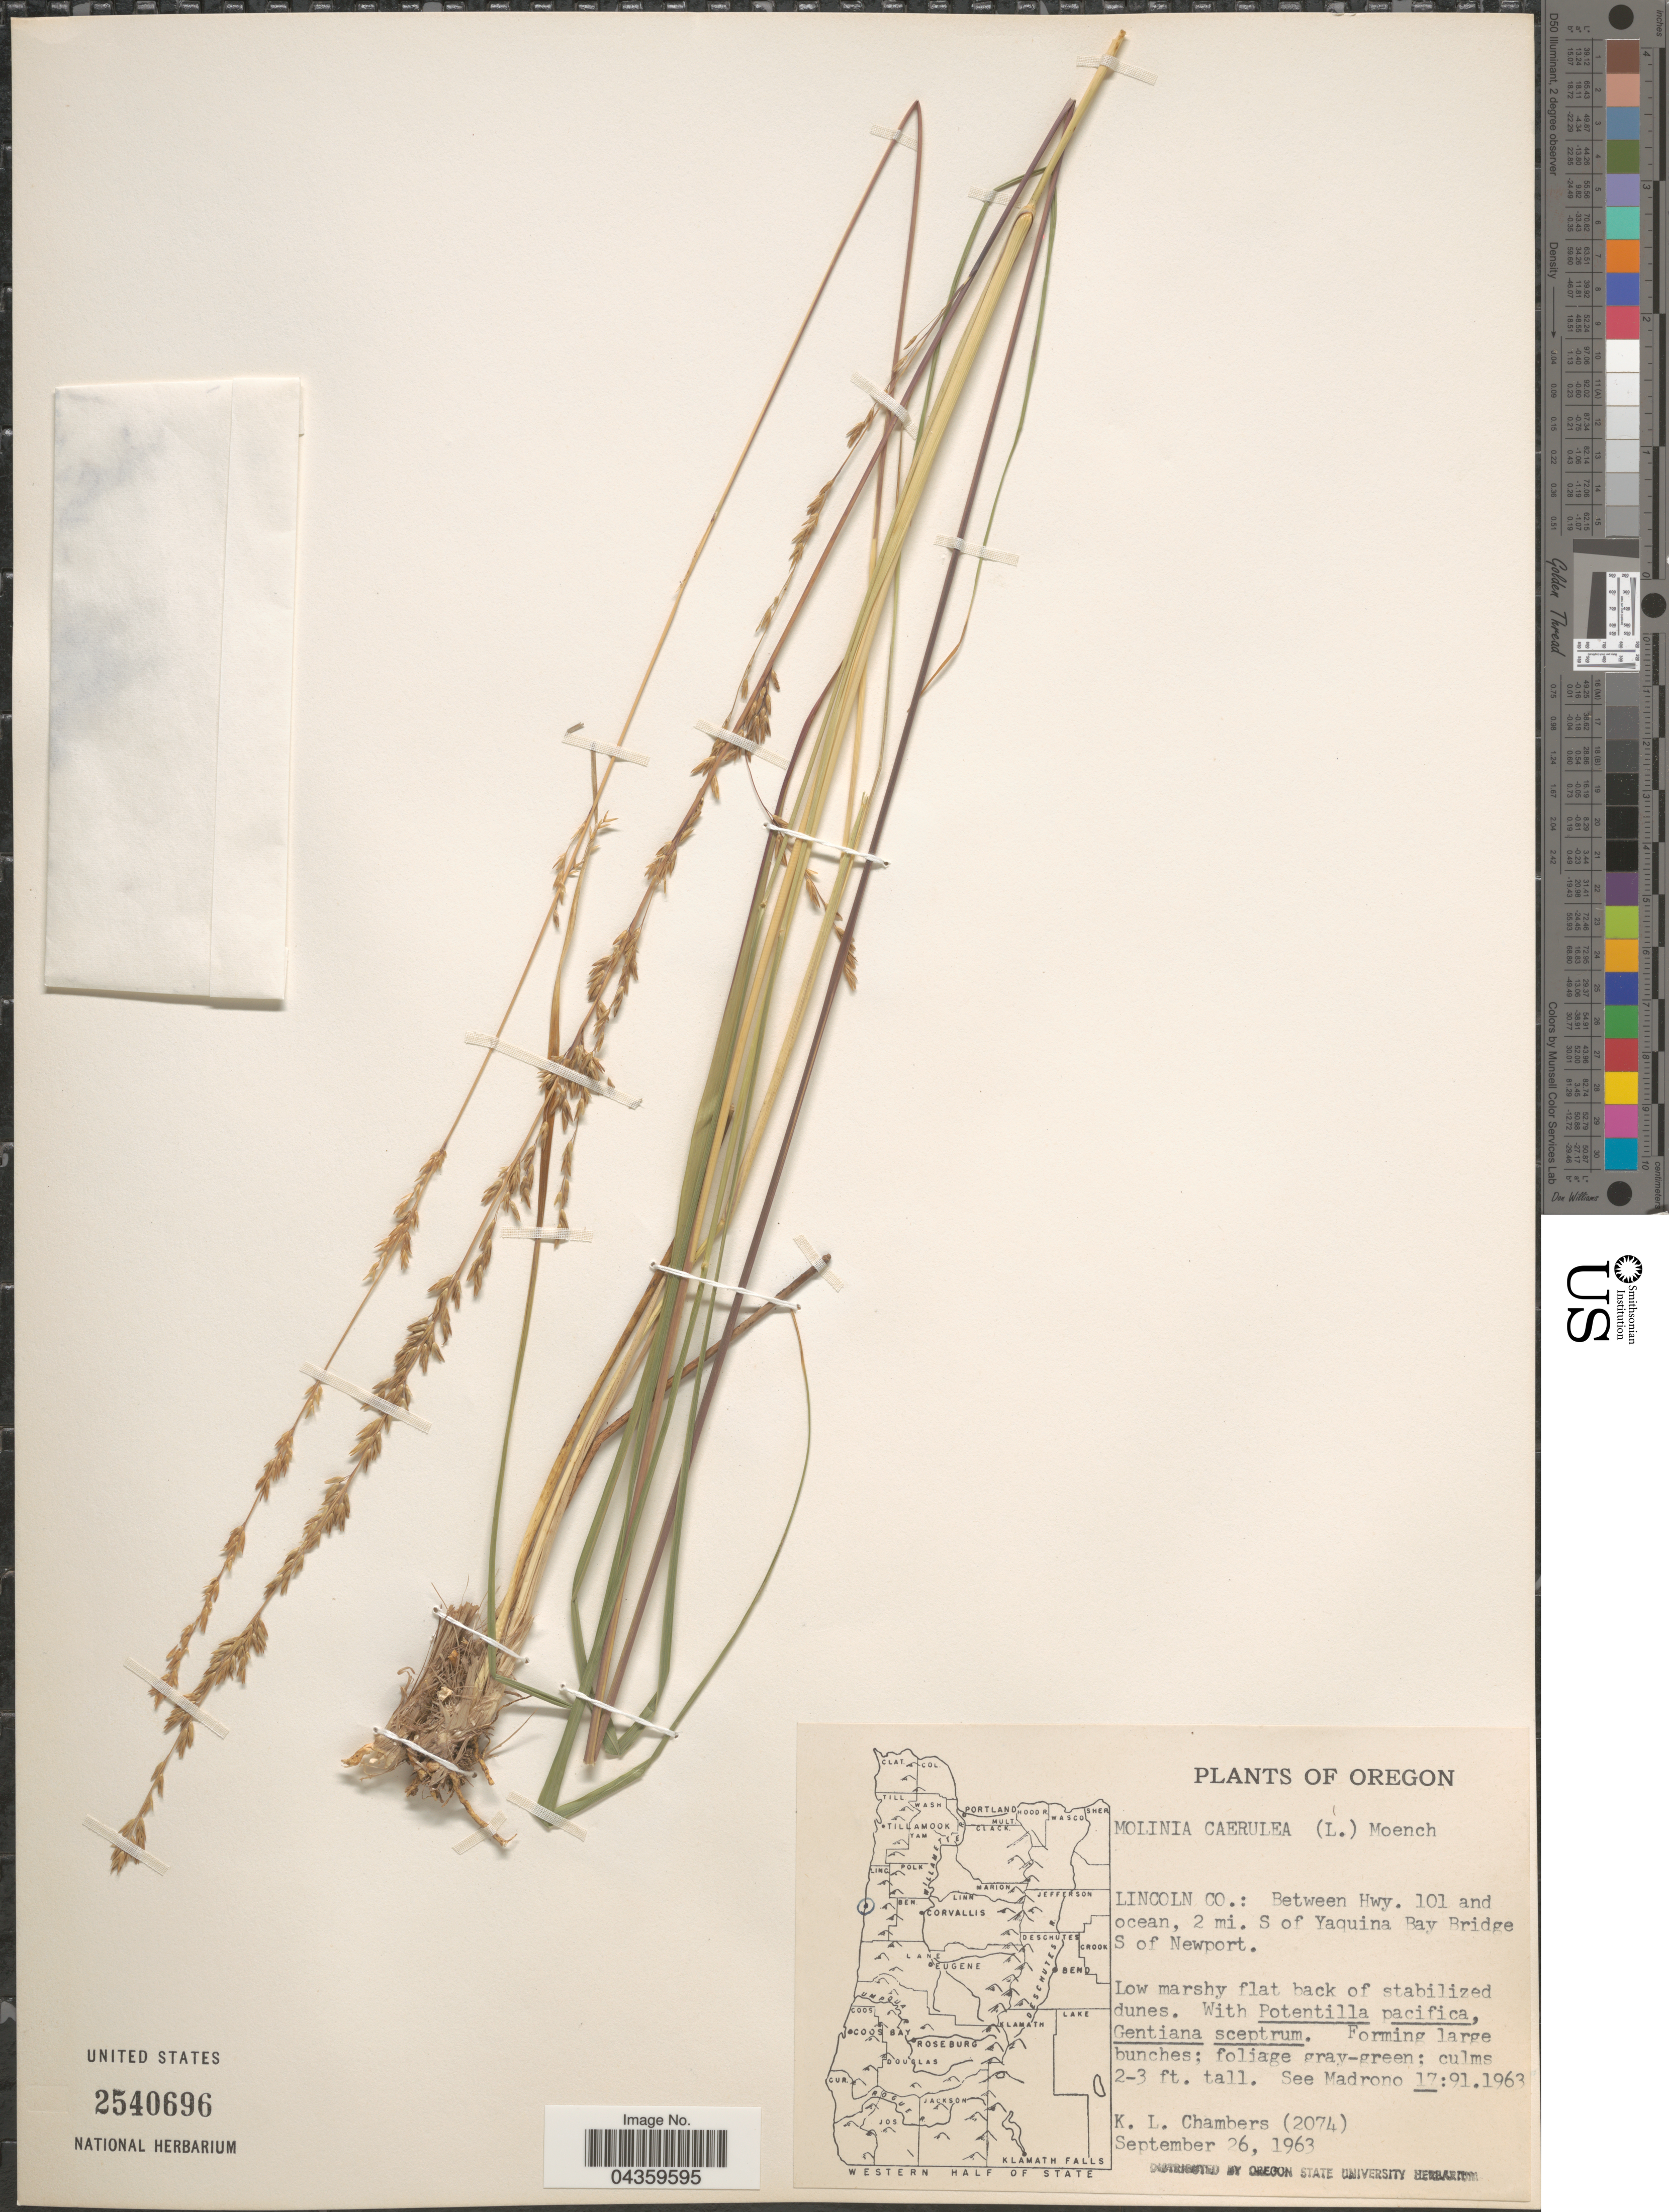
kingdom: Plantae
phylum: Tracheophyta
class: Liliopsida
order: Poales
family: Poaceae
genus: Molinia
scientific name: Molinia caerulea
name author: (L.) Moench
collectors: K. Chambers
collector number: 2074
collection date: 1963-09-26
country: United States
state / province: Oregon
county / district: Lincoln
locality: Lincoln Co.: Between Hwy. 101 and ocean, 2 mi. S of Yaquina Bay Bridge S of Newport.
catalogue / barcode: US 2540696